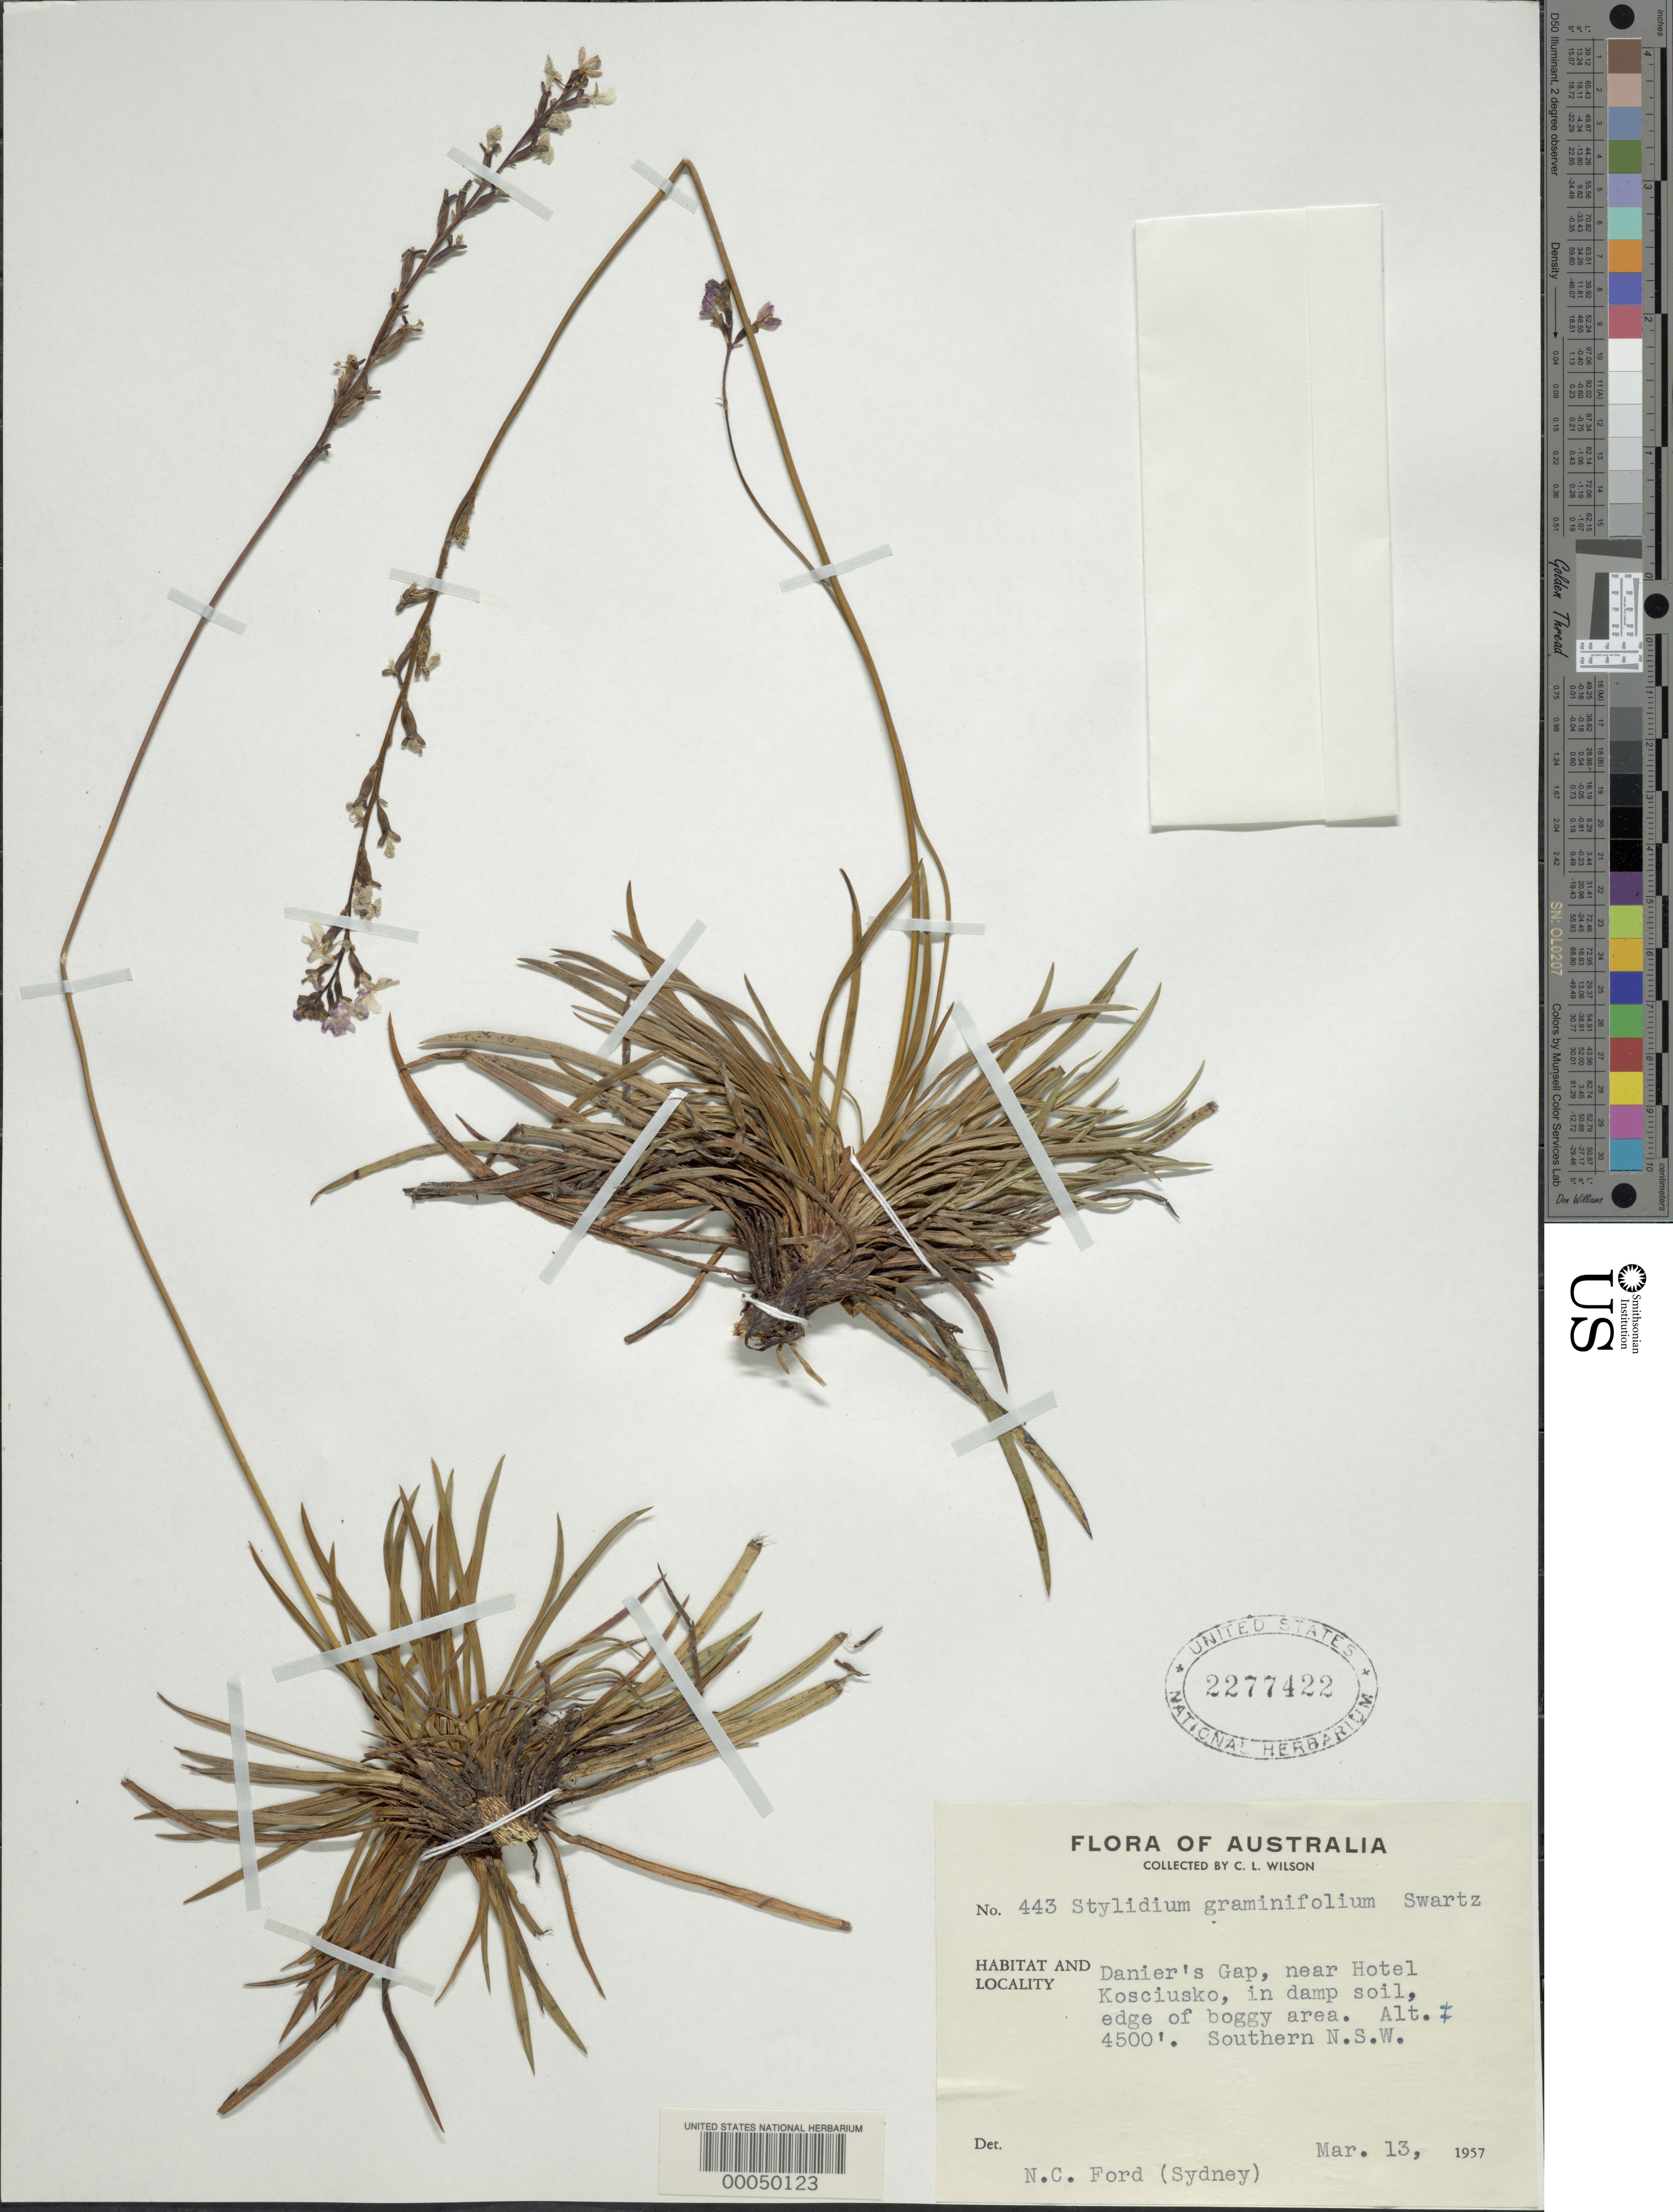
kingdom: Plantae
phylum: Tracheophyta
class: Magnoliopsida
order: Asterales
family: Stylidiaceae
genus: Stylidium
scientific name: Stylidium graminifolium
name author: Sw. ex Willd.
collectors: C. L. Wilson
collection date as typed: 13 Mar 1967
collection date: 1967-03-13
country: Australia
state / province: New South Wales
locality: Danier's gap, near hotel kosciusko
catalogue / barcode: US 2277422